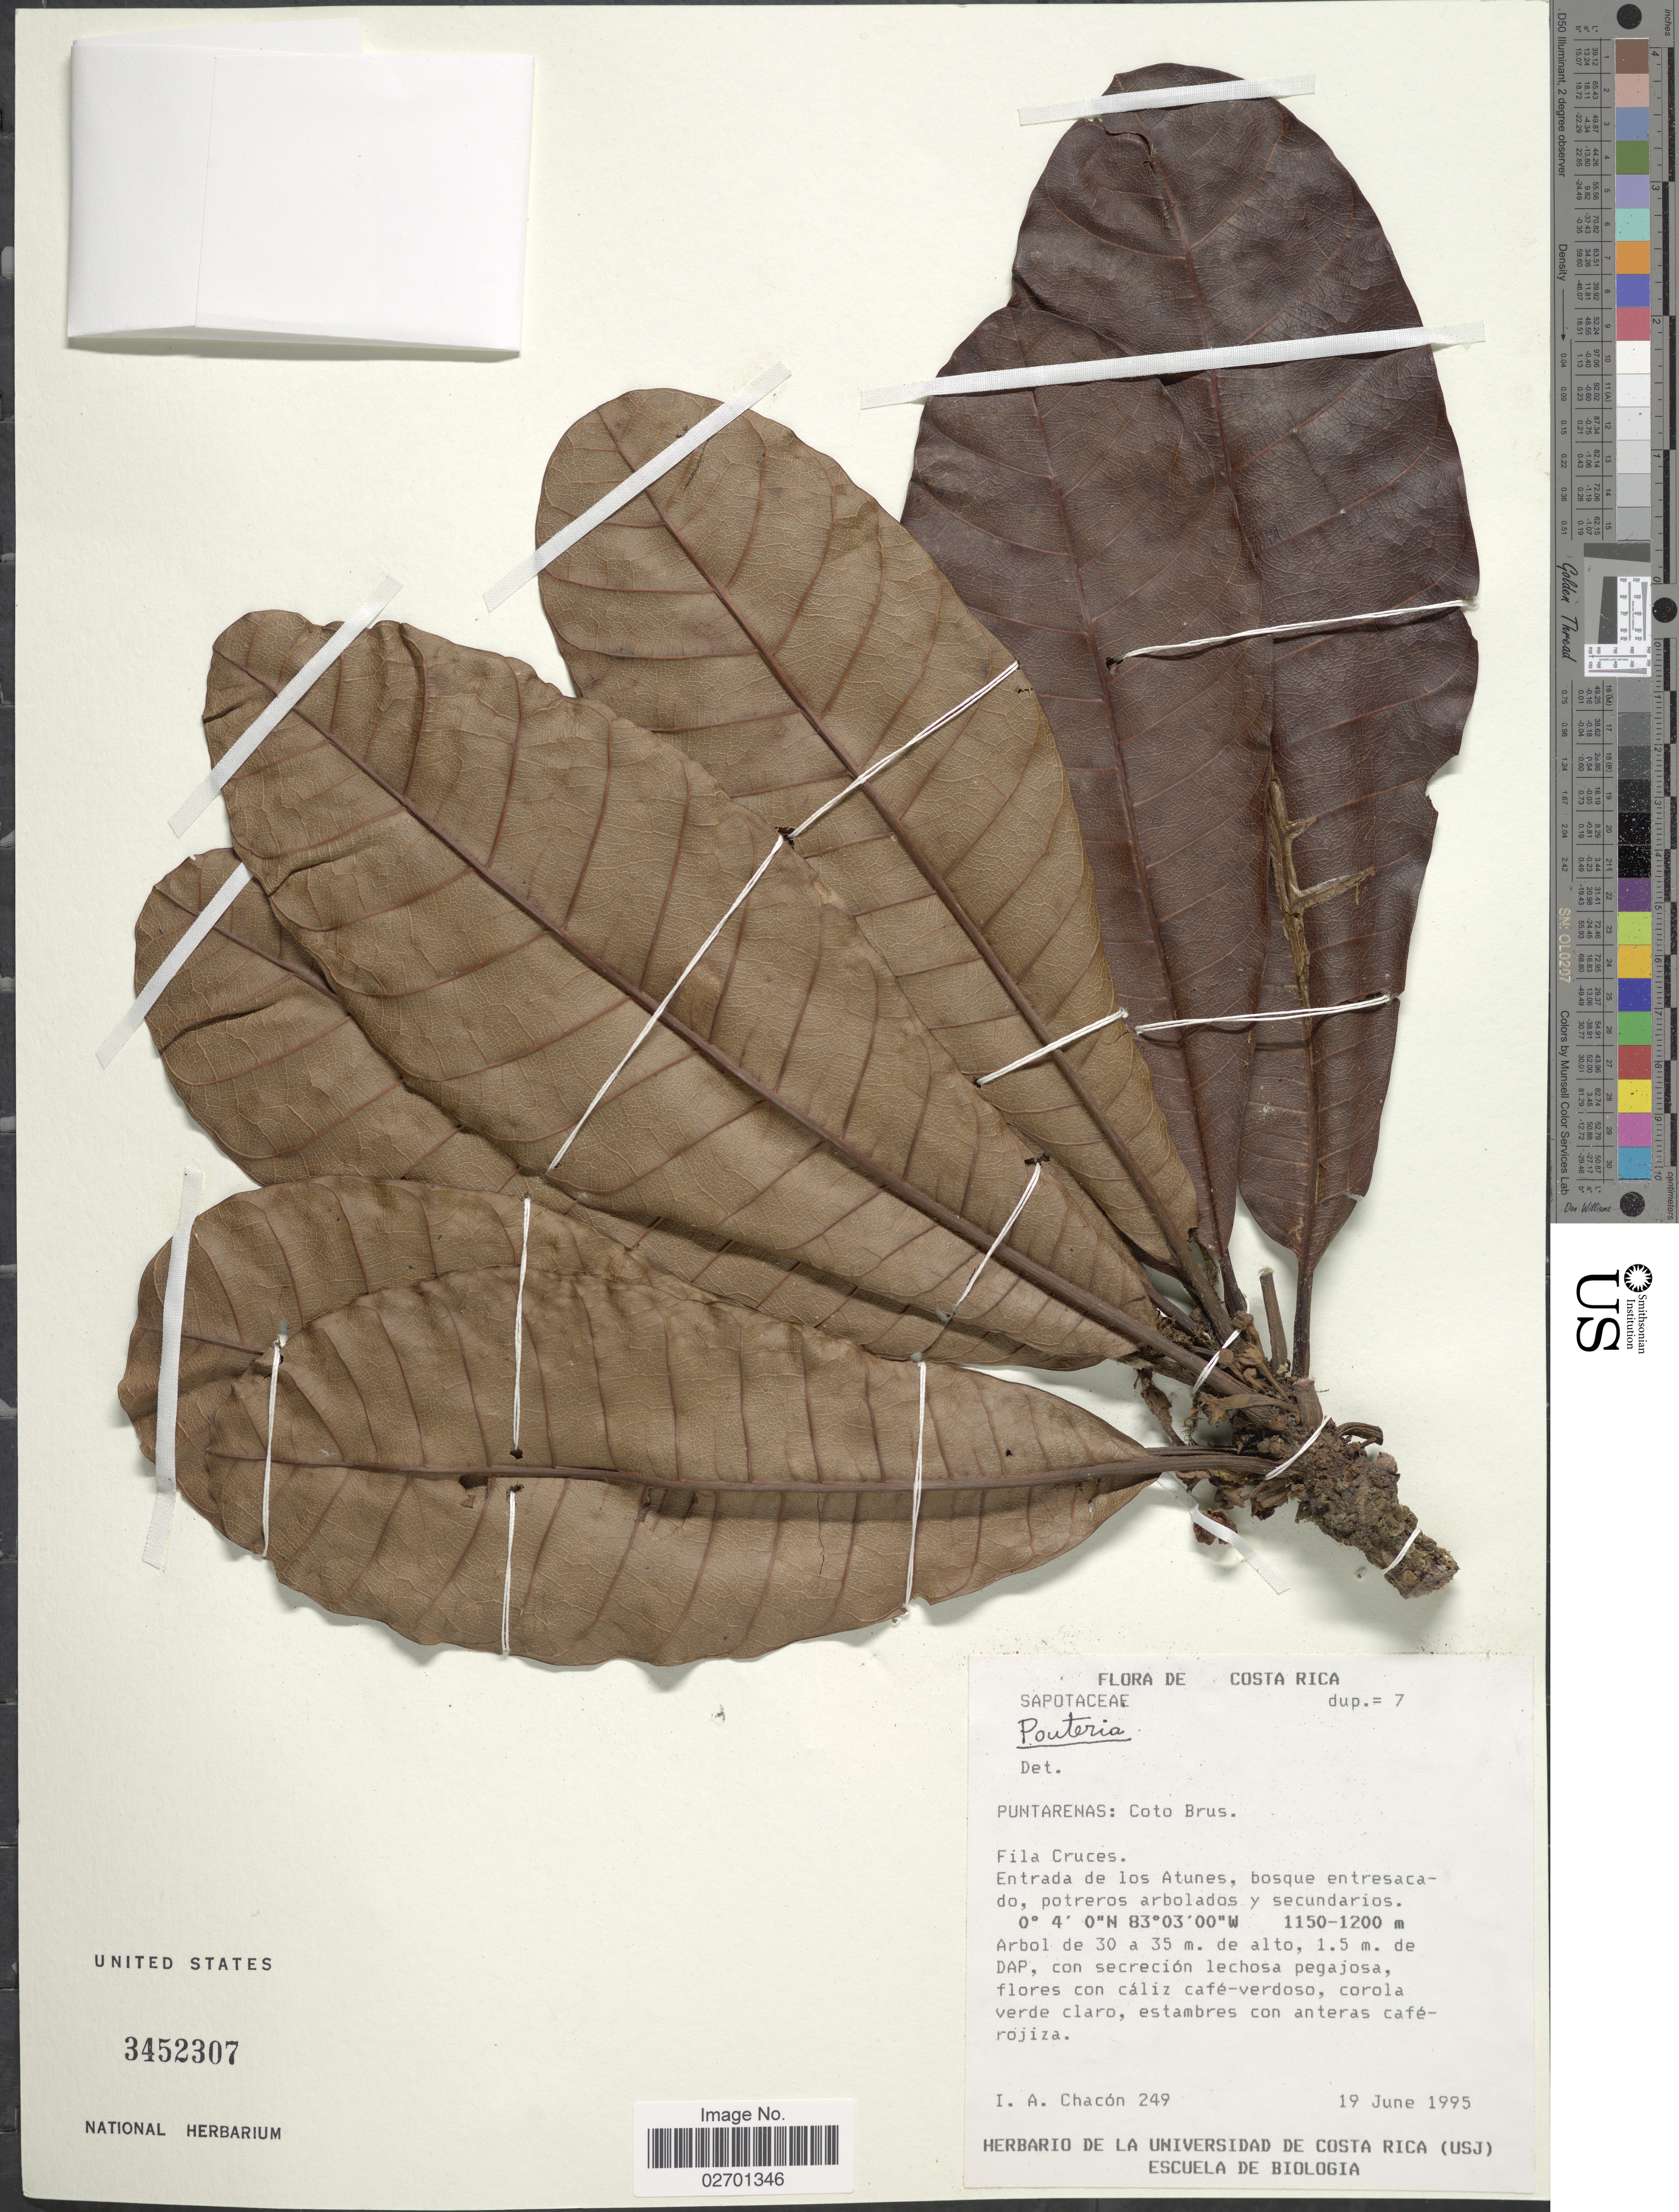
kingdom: Plantae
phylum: Tracheophyta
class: Magnoliopsida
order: Ericales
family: Sapotaceae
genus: Pouteria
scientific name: Pouteria sp.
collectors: I. Chacón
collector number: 249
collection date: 1995-06-19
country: Costa Rica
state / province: Puntarenas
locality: Coto Brus, Fila Cruces, Entrada de los Atunes.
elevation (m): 1150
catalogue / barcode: US 3452307